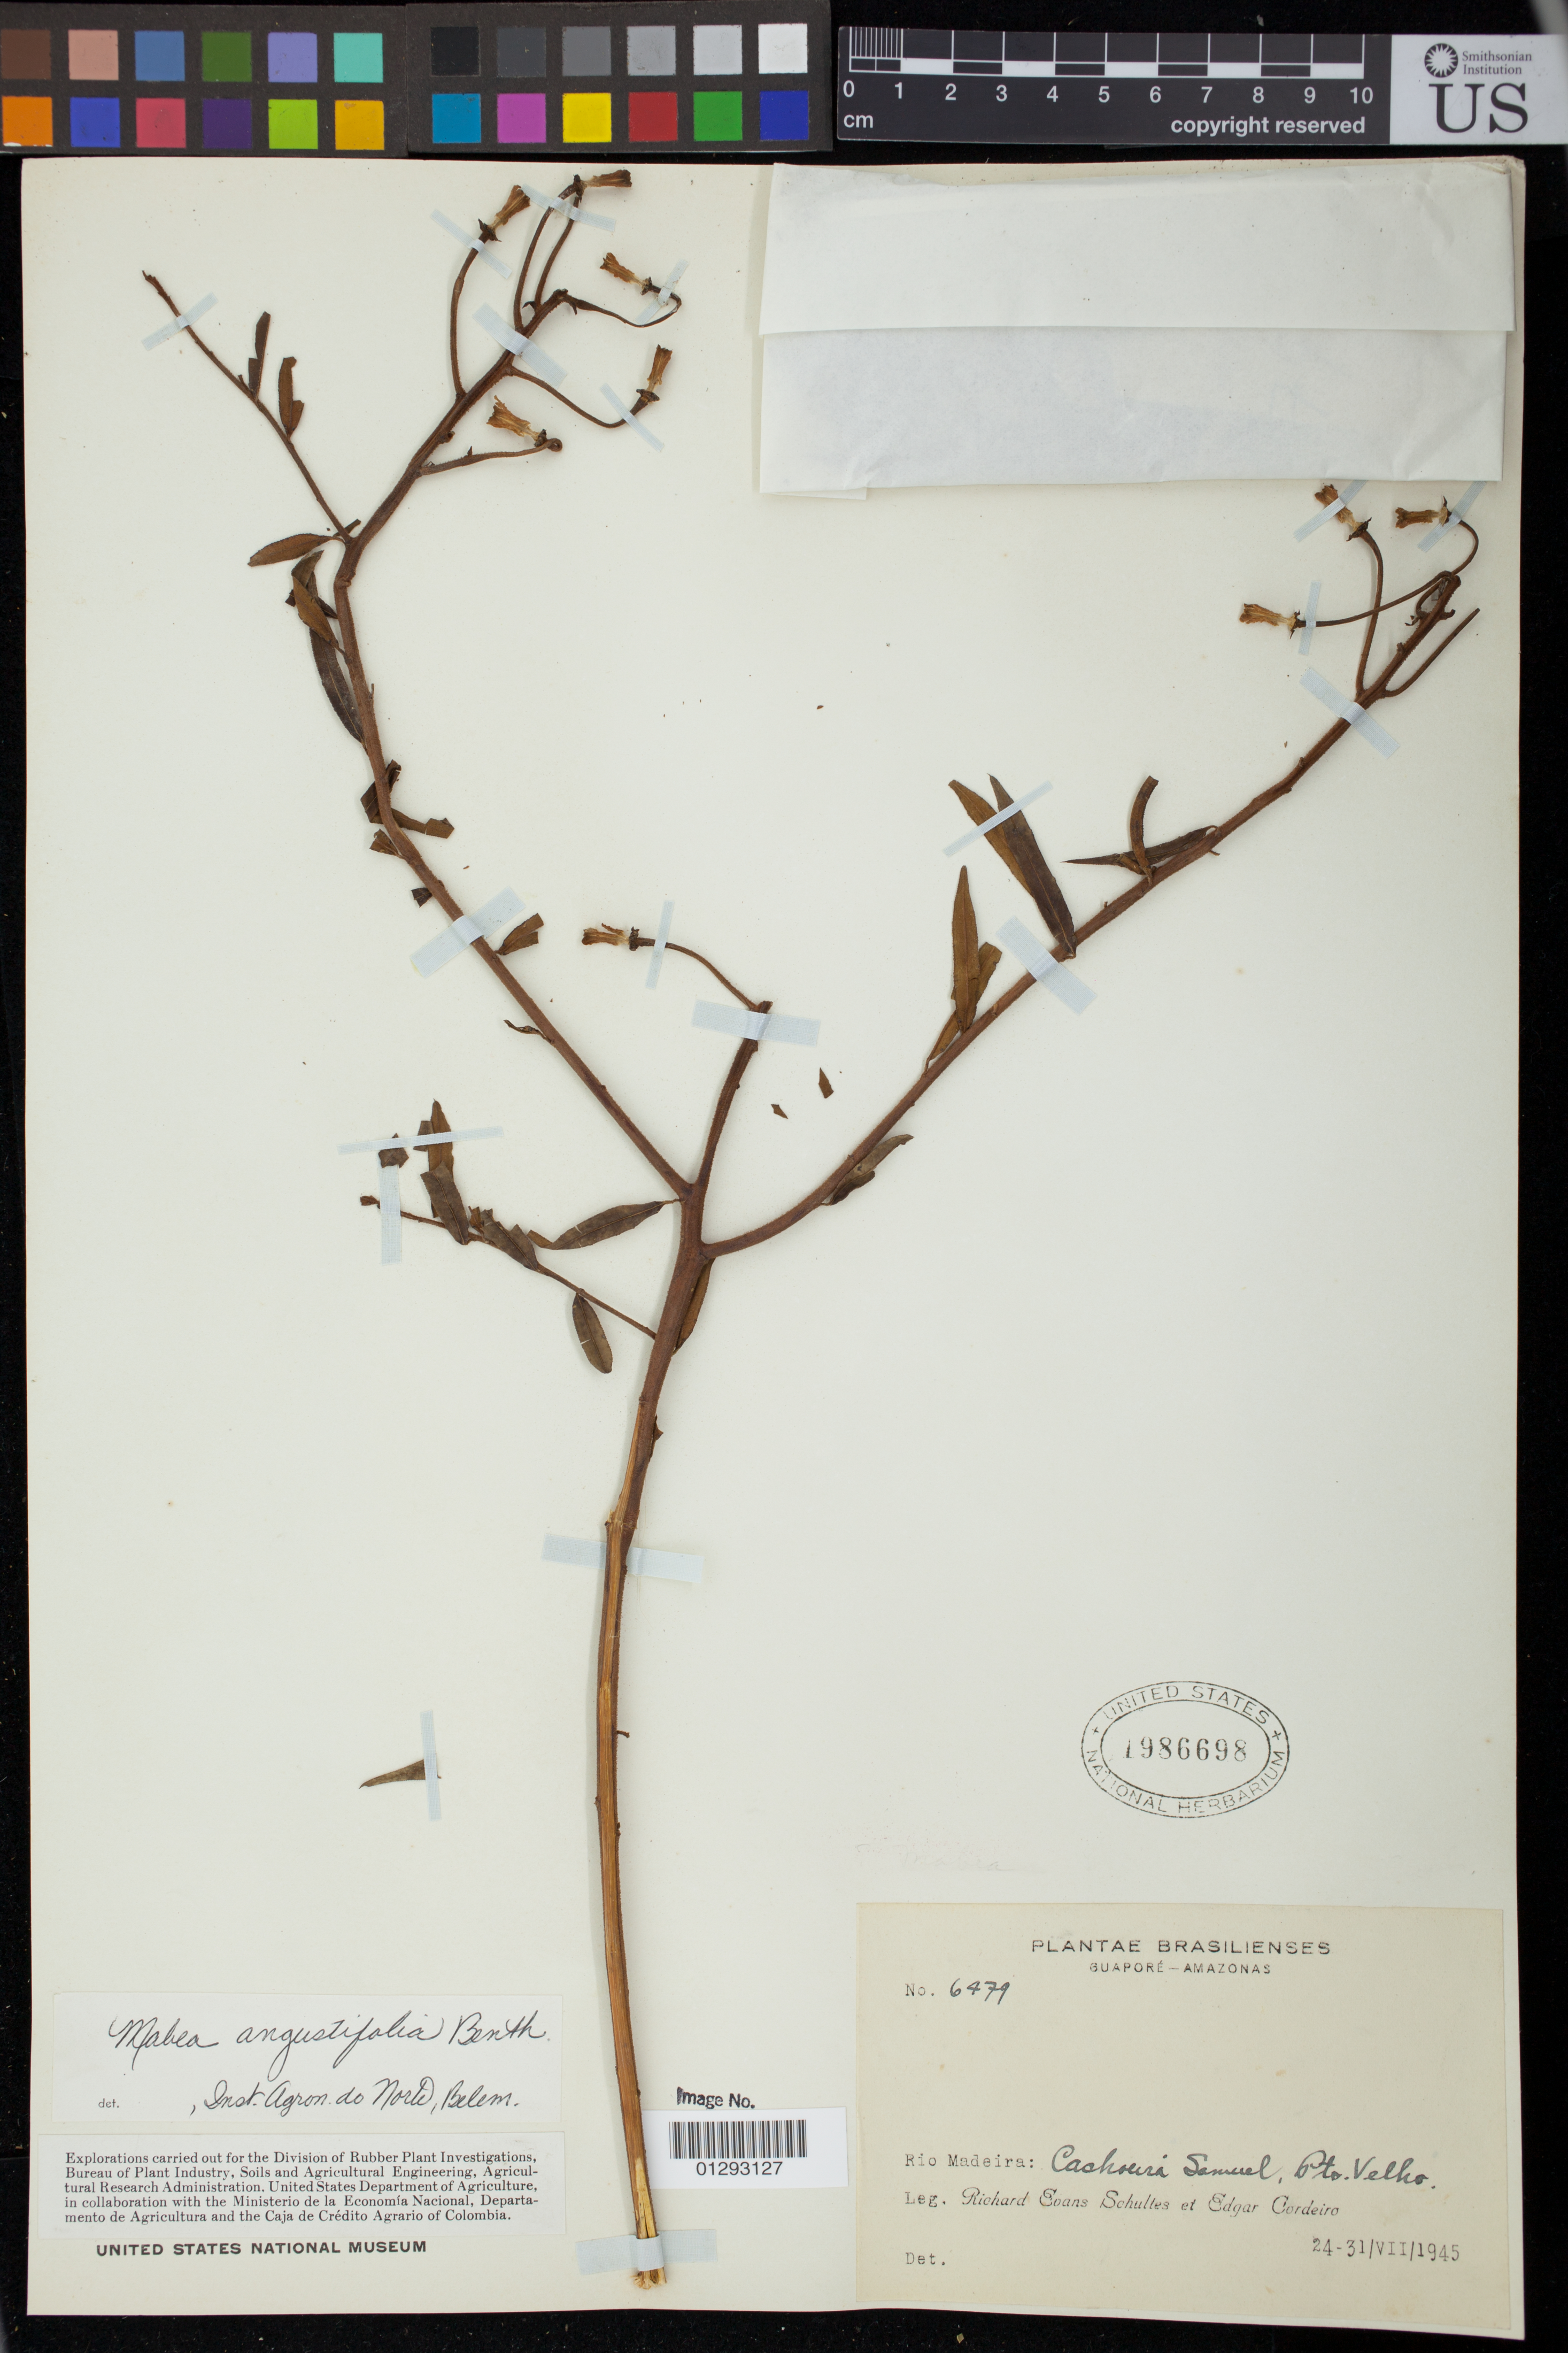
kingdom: Plantae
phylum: Tracheophyta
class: Magnoliopsida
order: Malpighiales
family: Euphorbiaceae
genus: Mabea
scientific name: Mabea angustifolia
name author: Spruce ex Benth.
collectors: R. E. Schultes & E. Cordeiro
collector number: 6479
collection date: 1945-07-24/1945-07-31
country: Brazil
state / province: Amazonas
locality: Guapore. Rio Madeiera: Cachoiera Samuel, Pto. Velho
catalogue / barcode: US 7986698